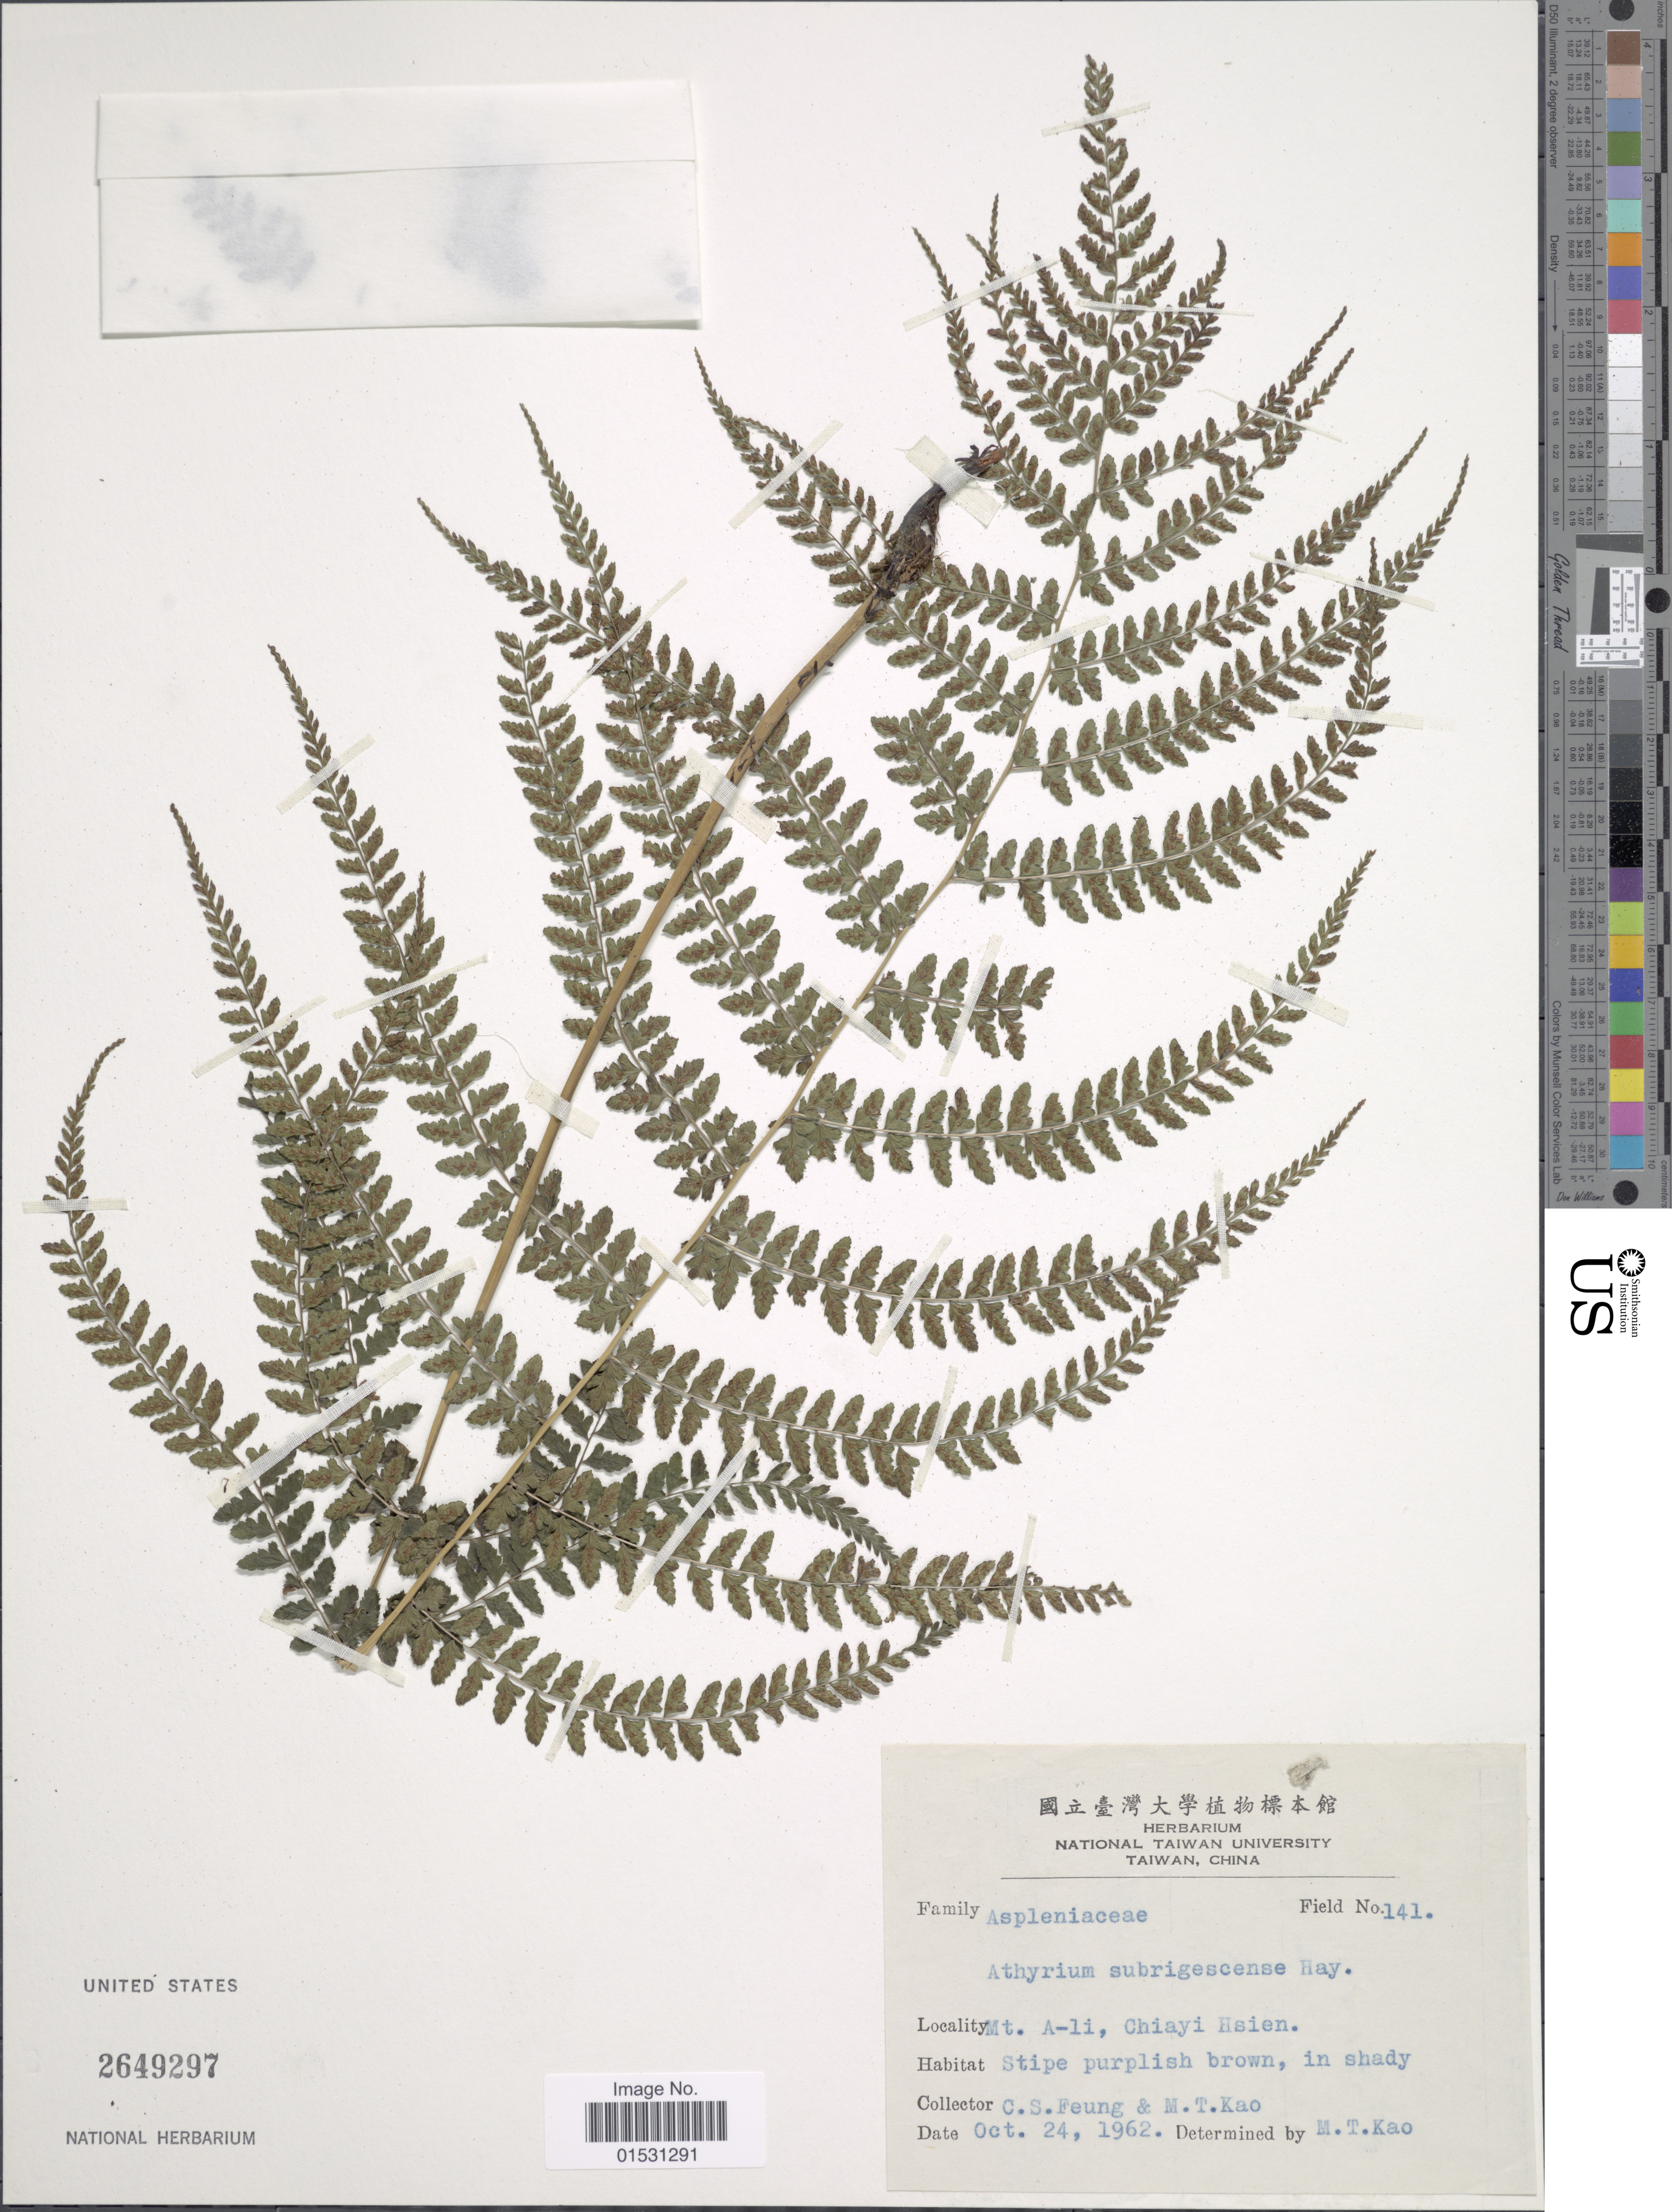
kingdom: Plantae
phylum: Tracheophyta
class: Polypodiopsida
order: Polypodiales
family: Athyriaceae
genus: Athyrium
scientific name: Athyrium subrigescens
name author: Sa. Kurata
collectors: C. Feung & M. T. Kao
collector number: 141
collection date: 1962-10-24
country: Taiwan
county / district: Chiayi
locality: Mt. A-li, Chiayi Hsien.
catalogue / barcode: US 2649297